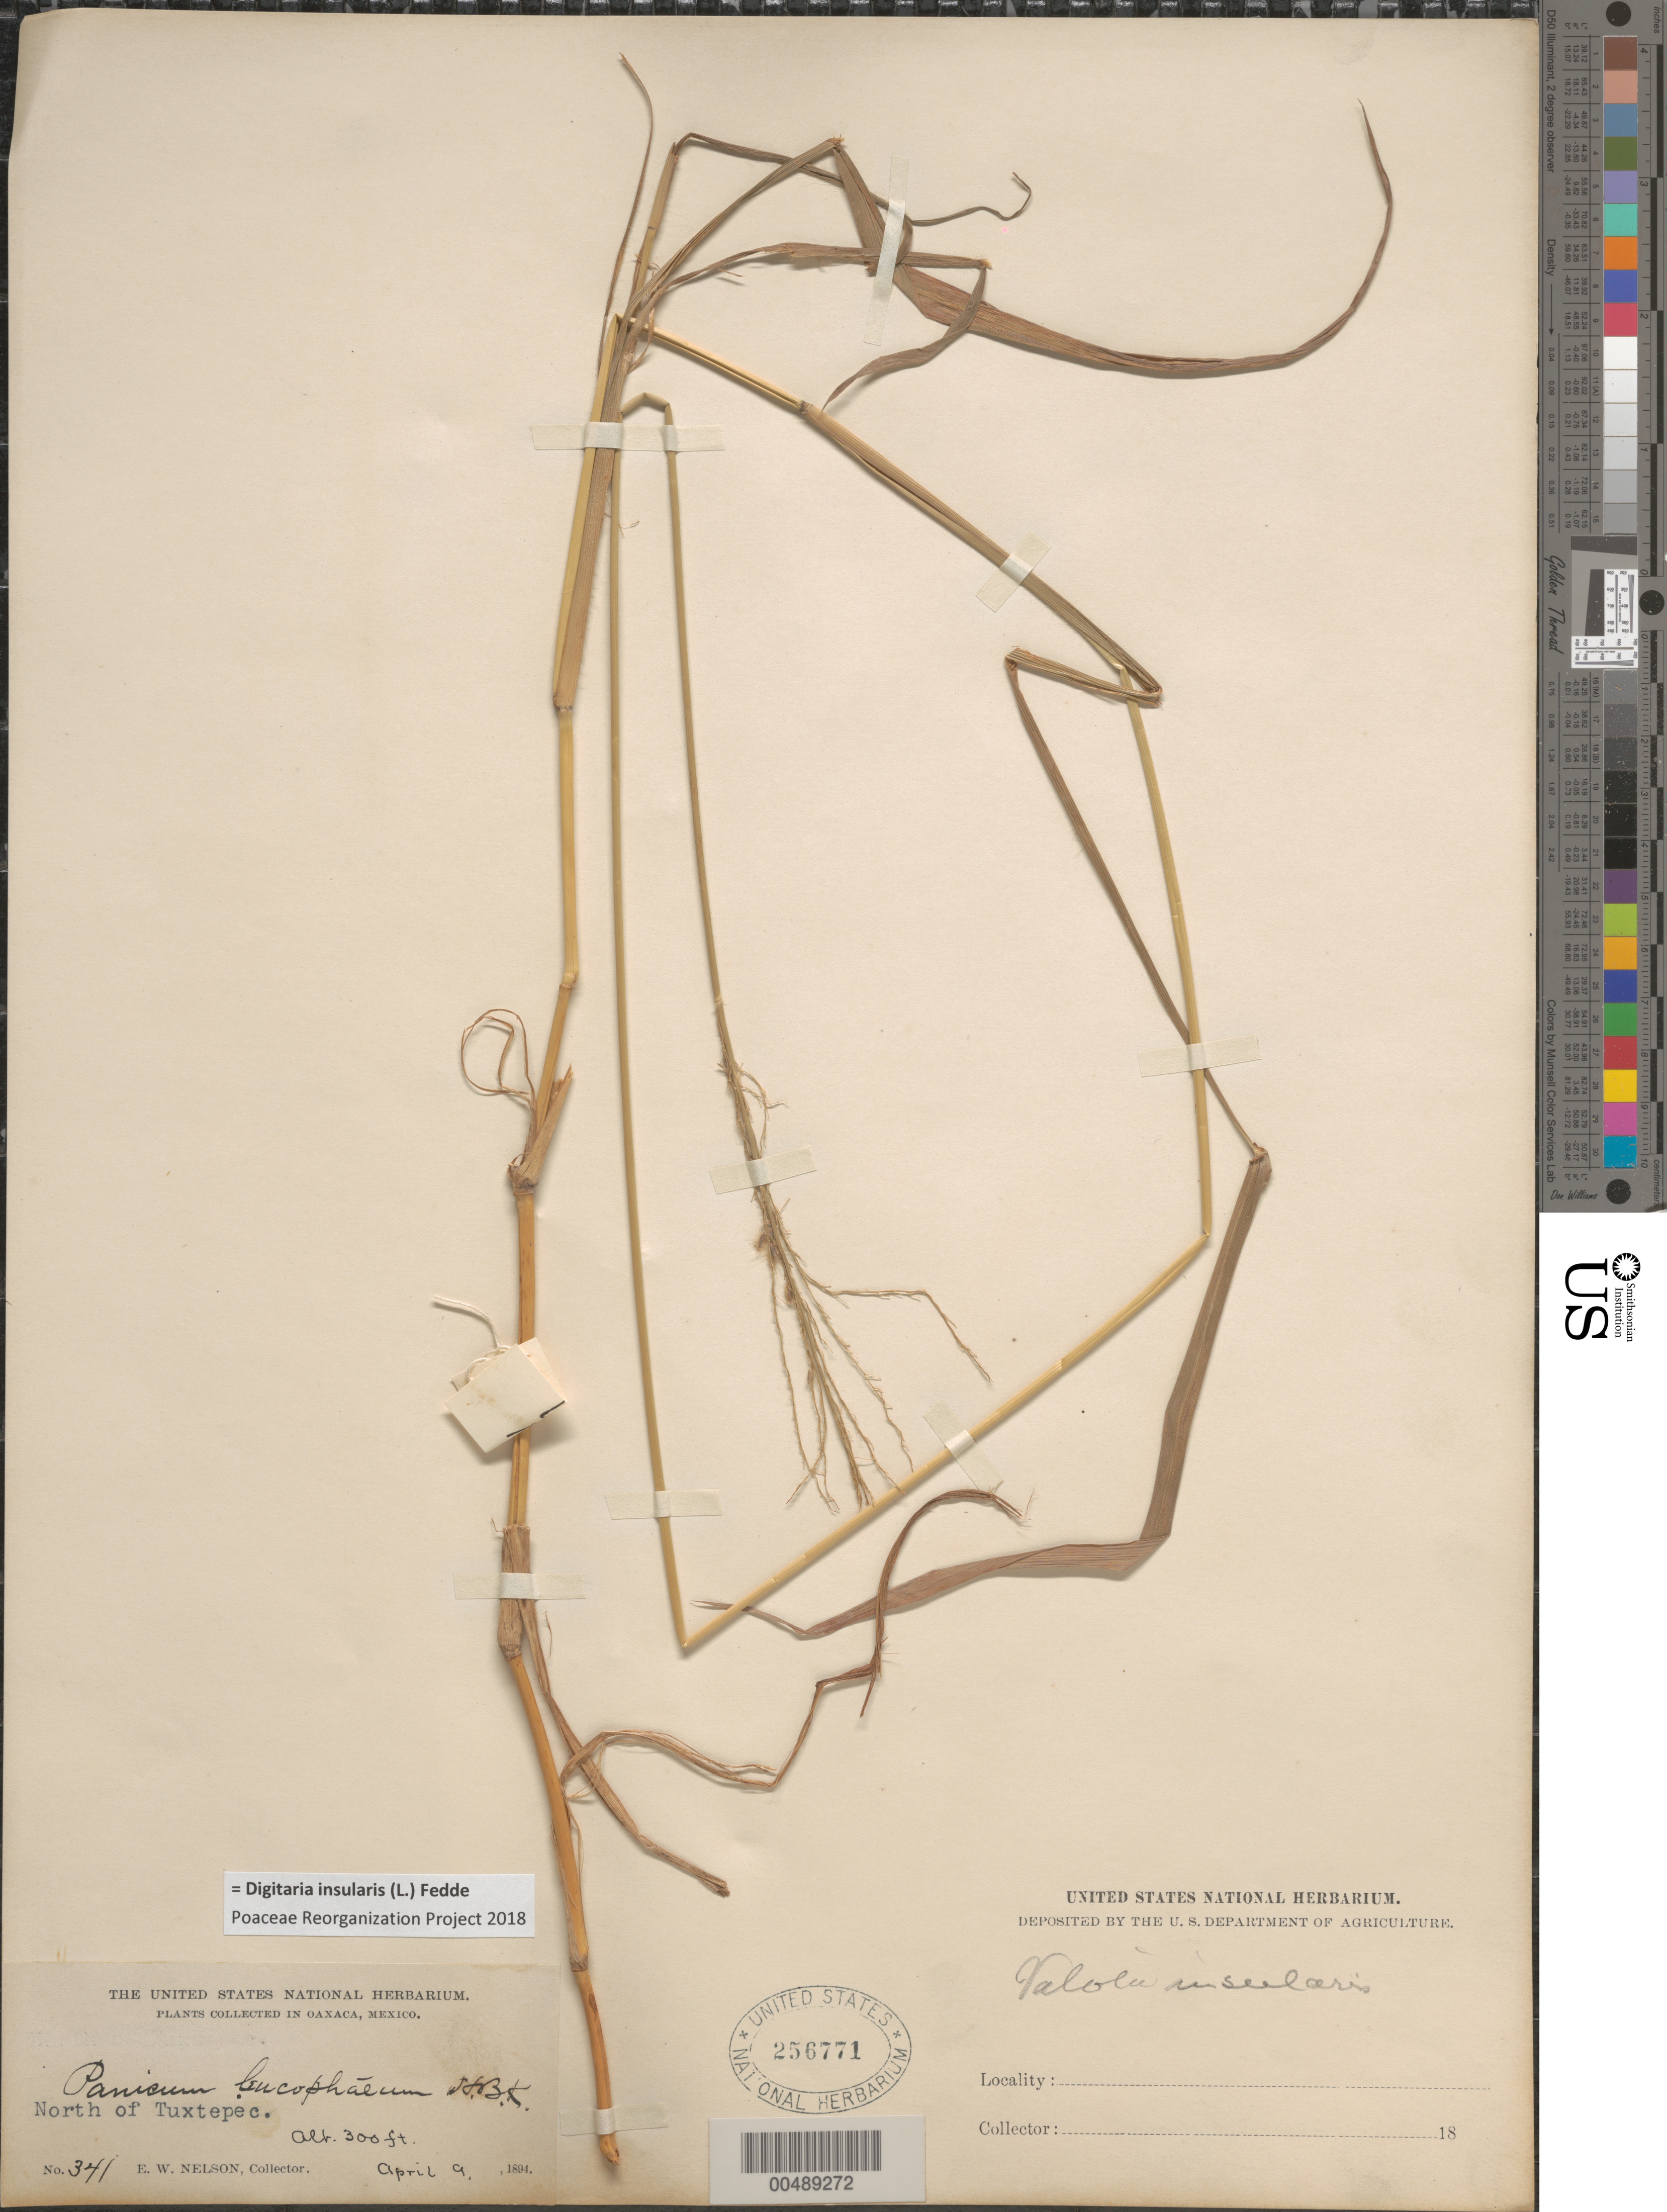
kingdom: Plantae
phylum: Tracheophyta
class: Liliopsida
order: Poales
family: Poaceae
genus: Digitaria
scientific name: Digitaria insularis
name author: (L.) Fedde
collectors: E. W. Nelson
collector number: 341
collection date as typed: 9 Apr 1894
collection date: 1894-04-09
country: Mexico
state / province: Oaxaca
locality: N of Tuxtepec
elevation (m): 91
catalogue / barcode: US 256771